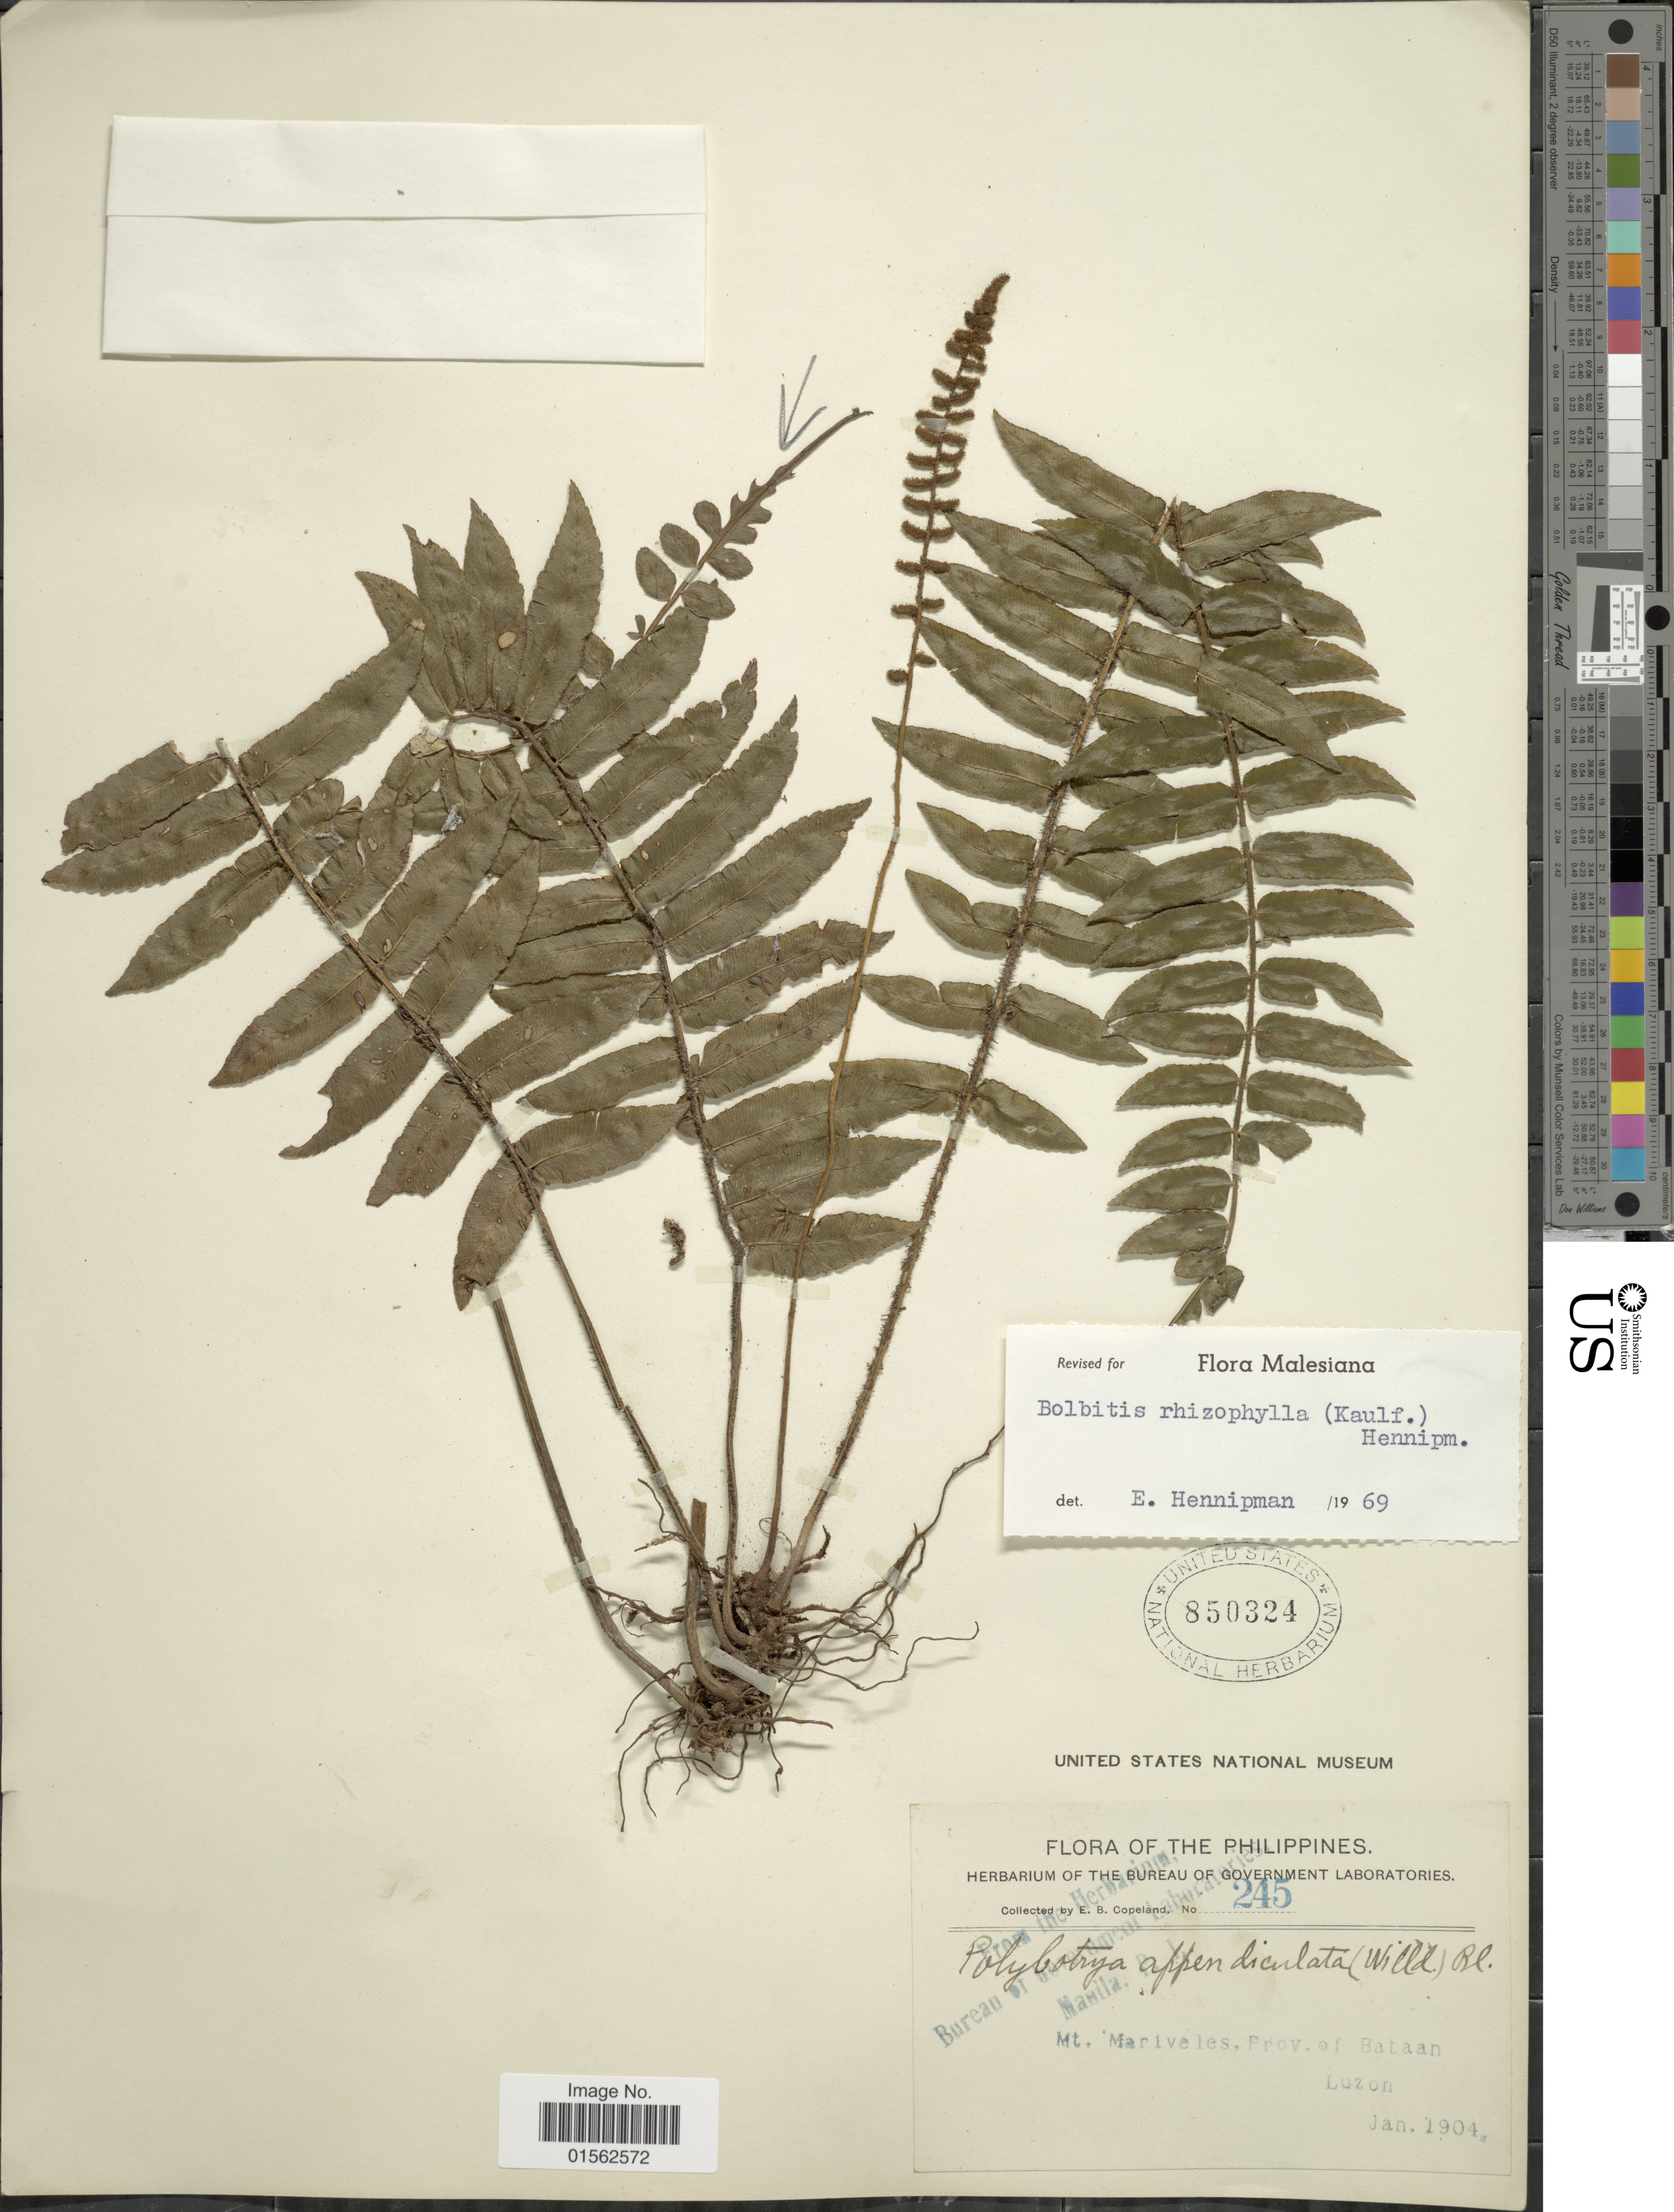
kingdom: Plantae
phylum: Tracheophyta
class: Polypodiopsida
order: Polypodiales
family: Dryopteridaceae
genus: Bolbitis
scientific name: Bolbitis rhizophylla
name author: (Kaulf.) Hennipman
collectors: E. B. Copeland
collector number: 245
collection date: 1904-01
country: Philippines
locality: Mt. Mariveles, Prov. of Bataan. Luzon.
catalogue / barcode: US 850324